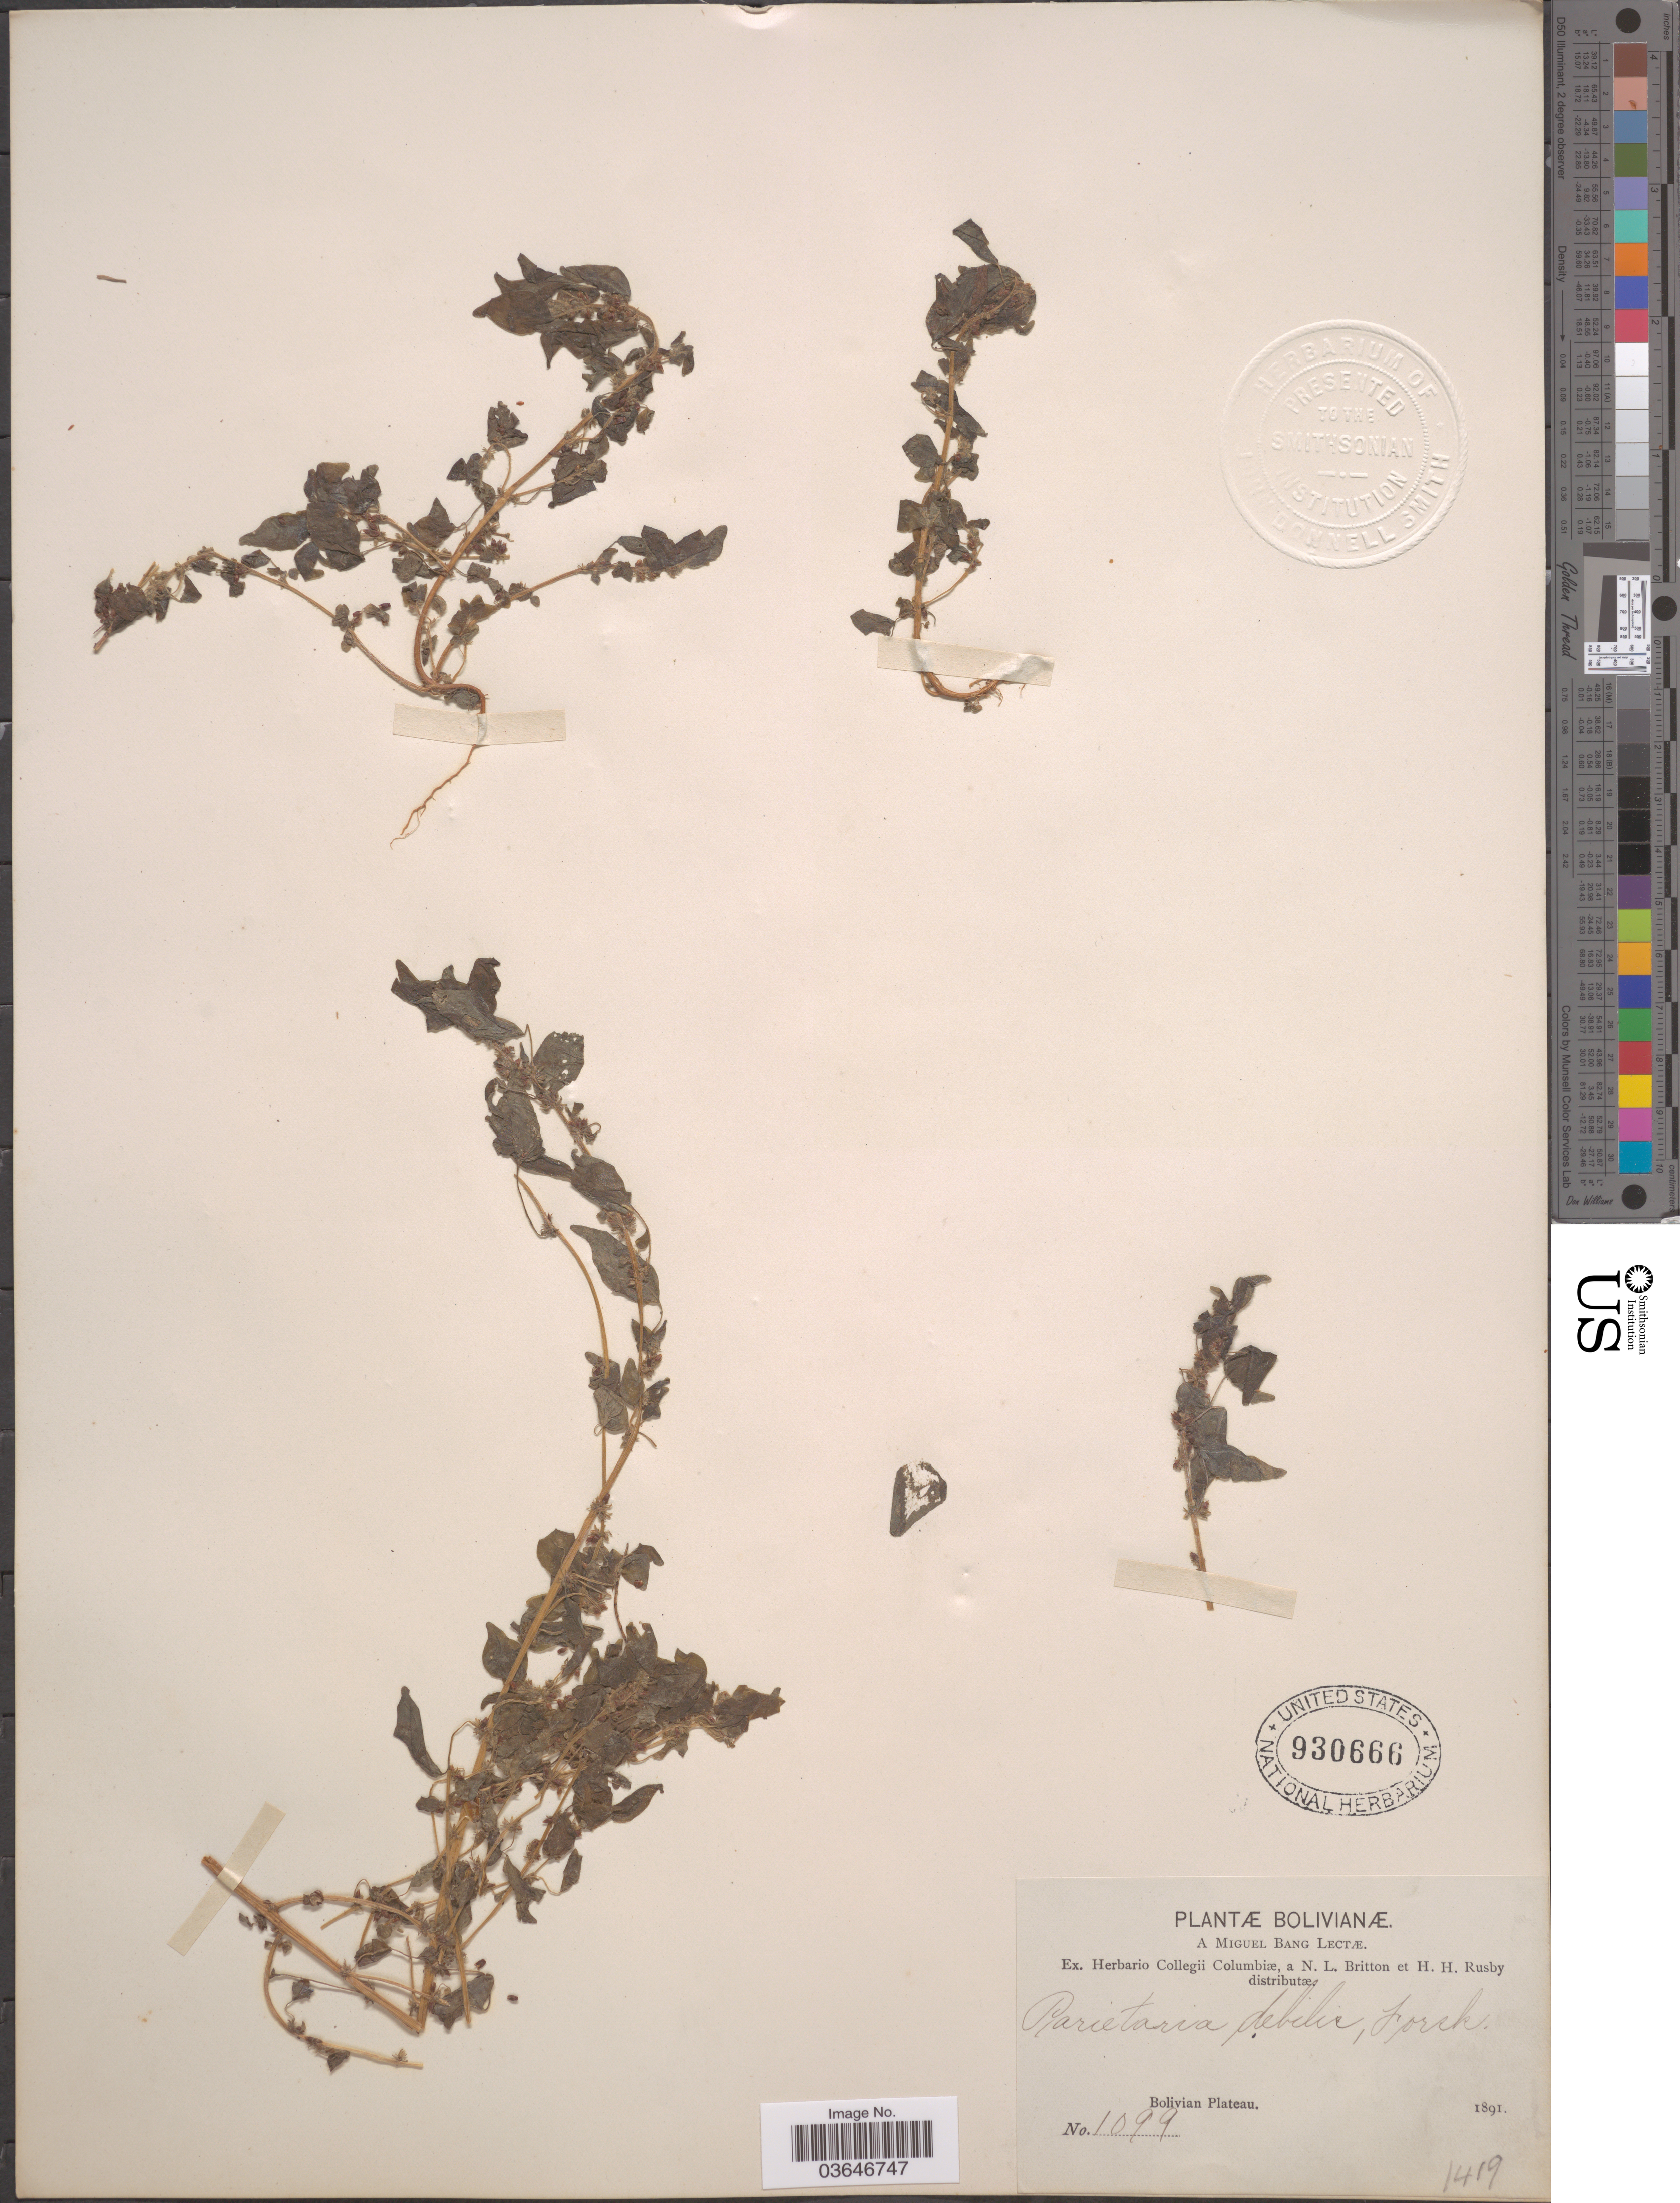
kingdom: Plantae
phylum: Tracheophyta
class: Magnoliopsida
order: Rosales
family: Urticaceae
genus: Parietaria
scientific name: Parietaria debilis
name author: G. Forst.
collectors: M. Bang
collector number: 1099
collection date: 1891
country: Bolivia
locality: Bolivian Plateau.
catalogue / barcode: US 930666